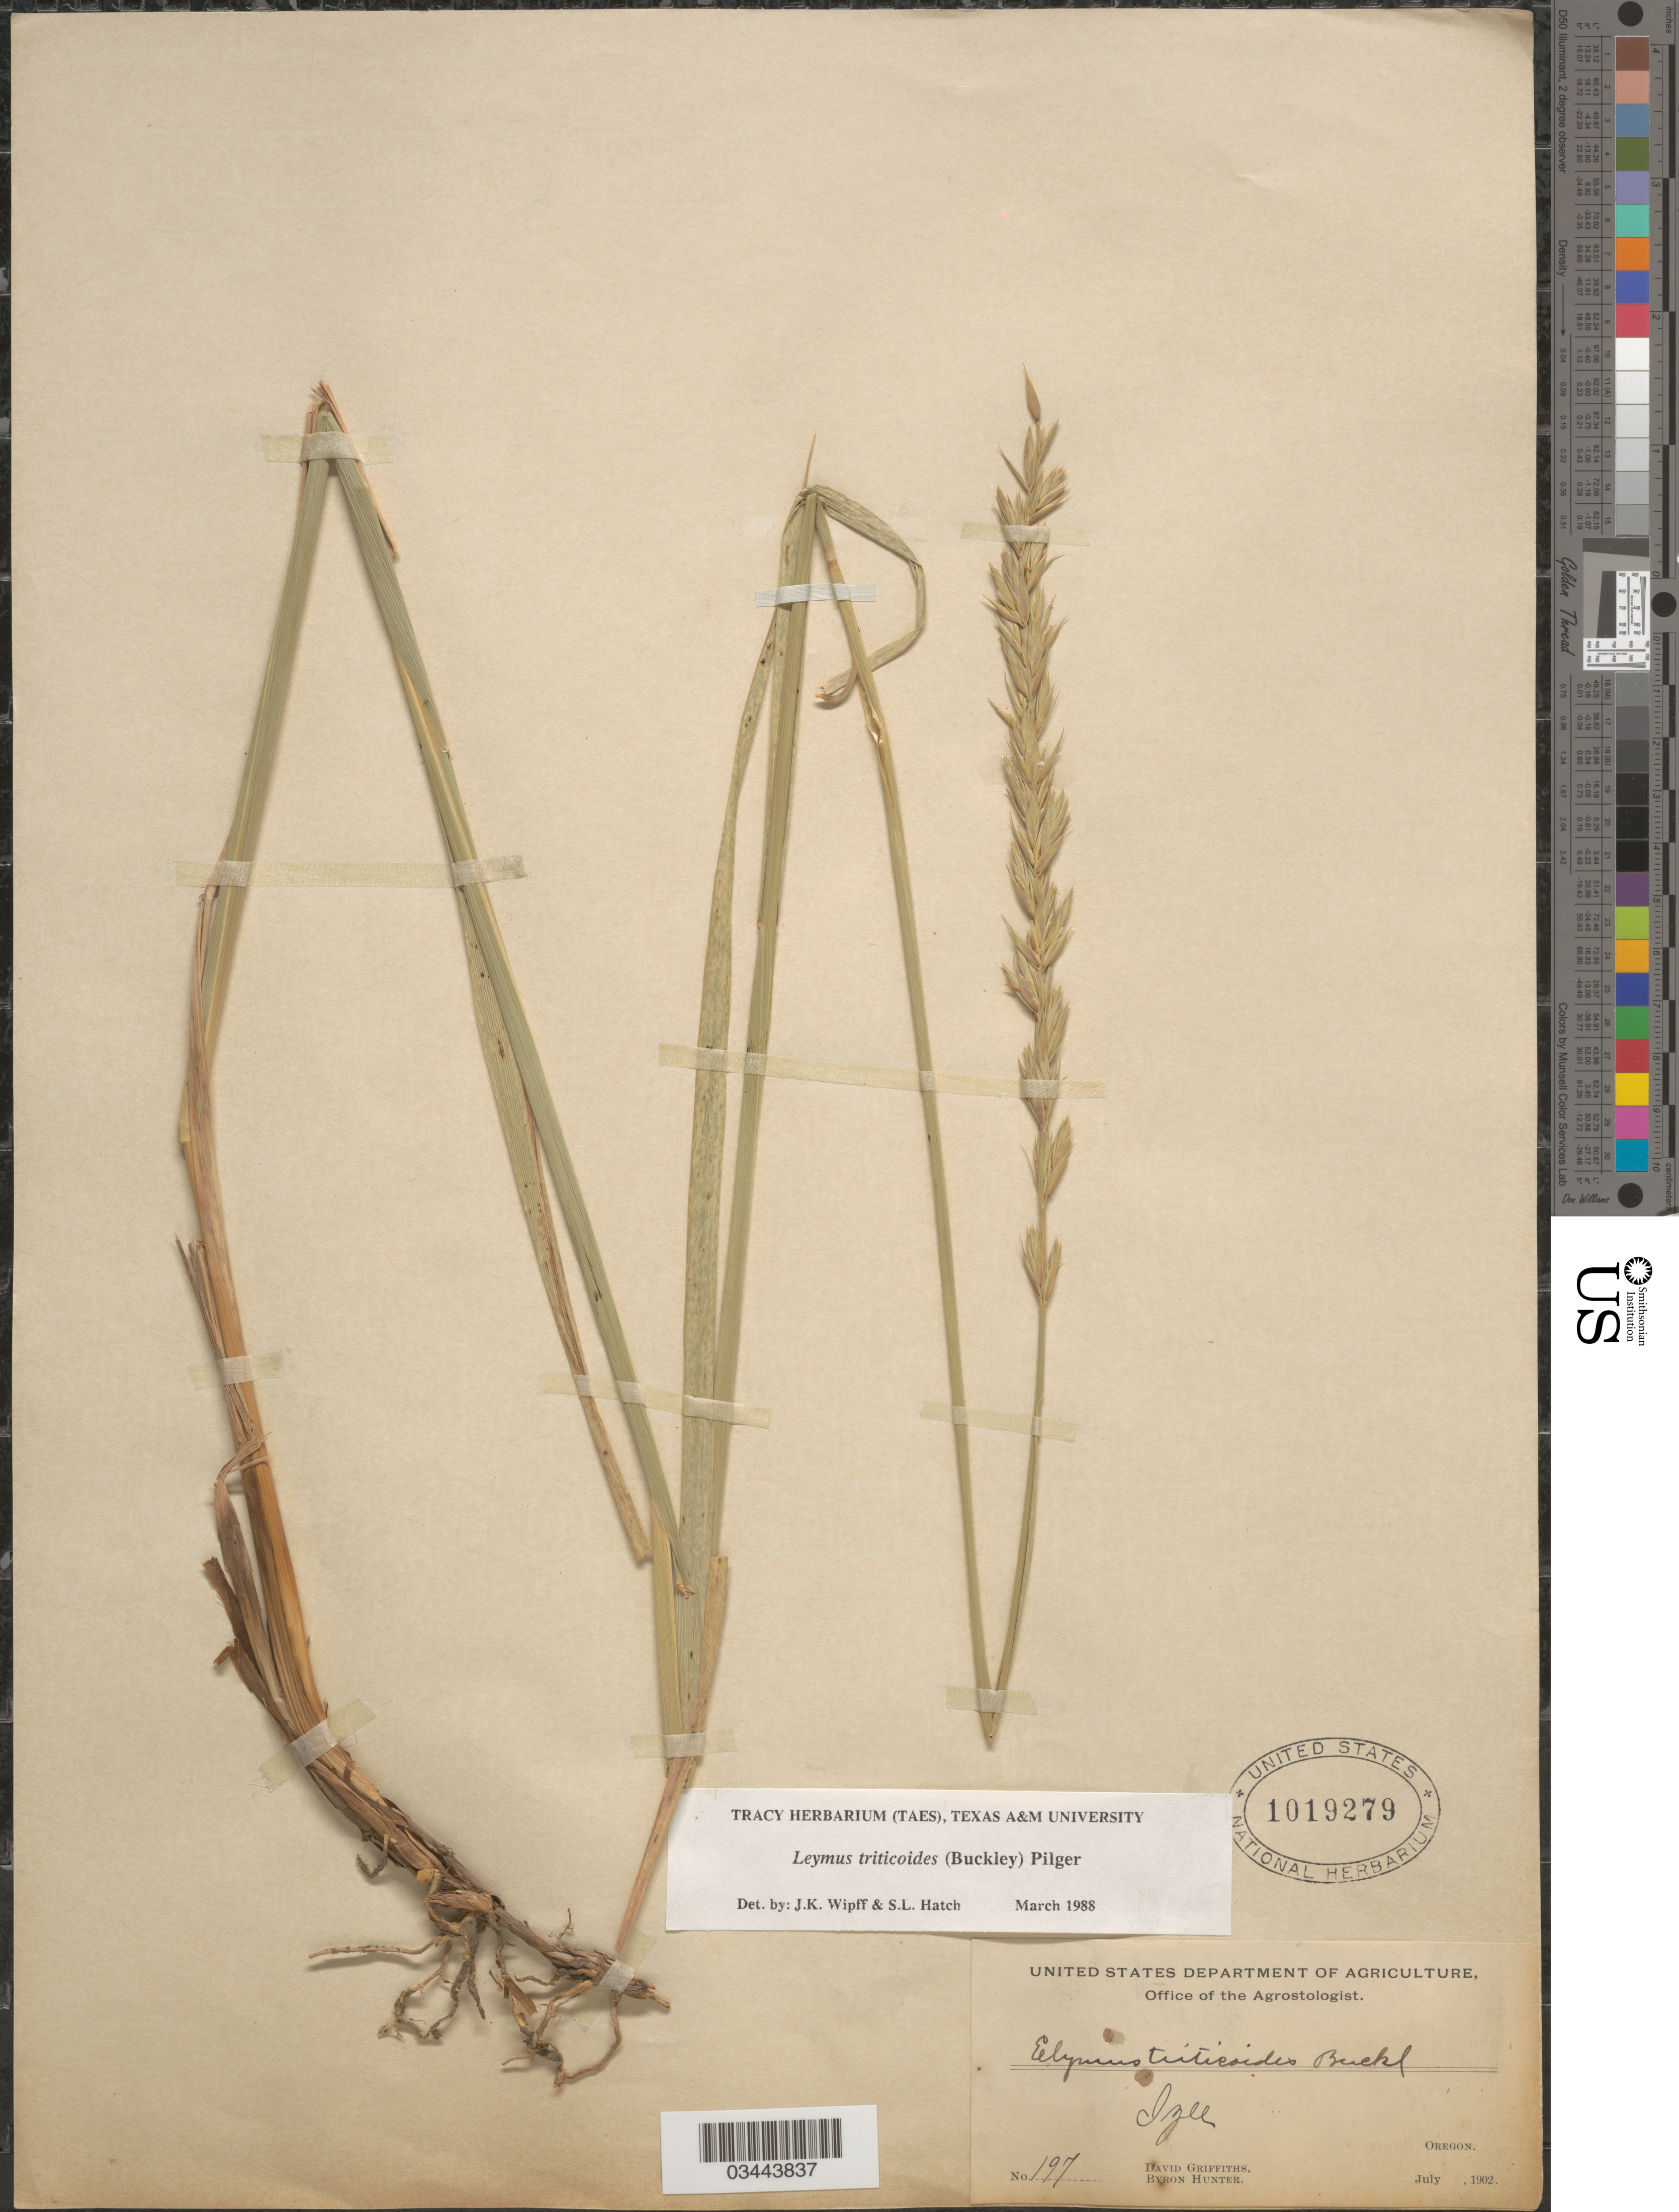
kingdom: Plantae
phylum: Tracheophyta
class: Liliopsida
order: Poales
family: Poaceae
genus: Leymus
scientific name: Leymus triticoides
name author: (Buckley) Pilg.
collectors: D. Griffiths & B. Hunter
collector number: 197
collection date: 1902-07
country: United States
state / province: Oregon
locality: Izee.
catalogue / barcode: US 1019279